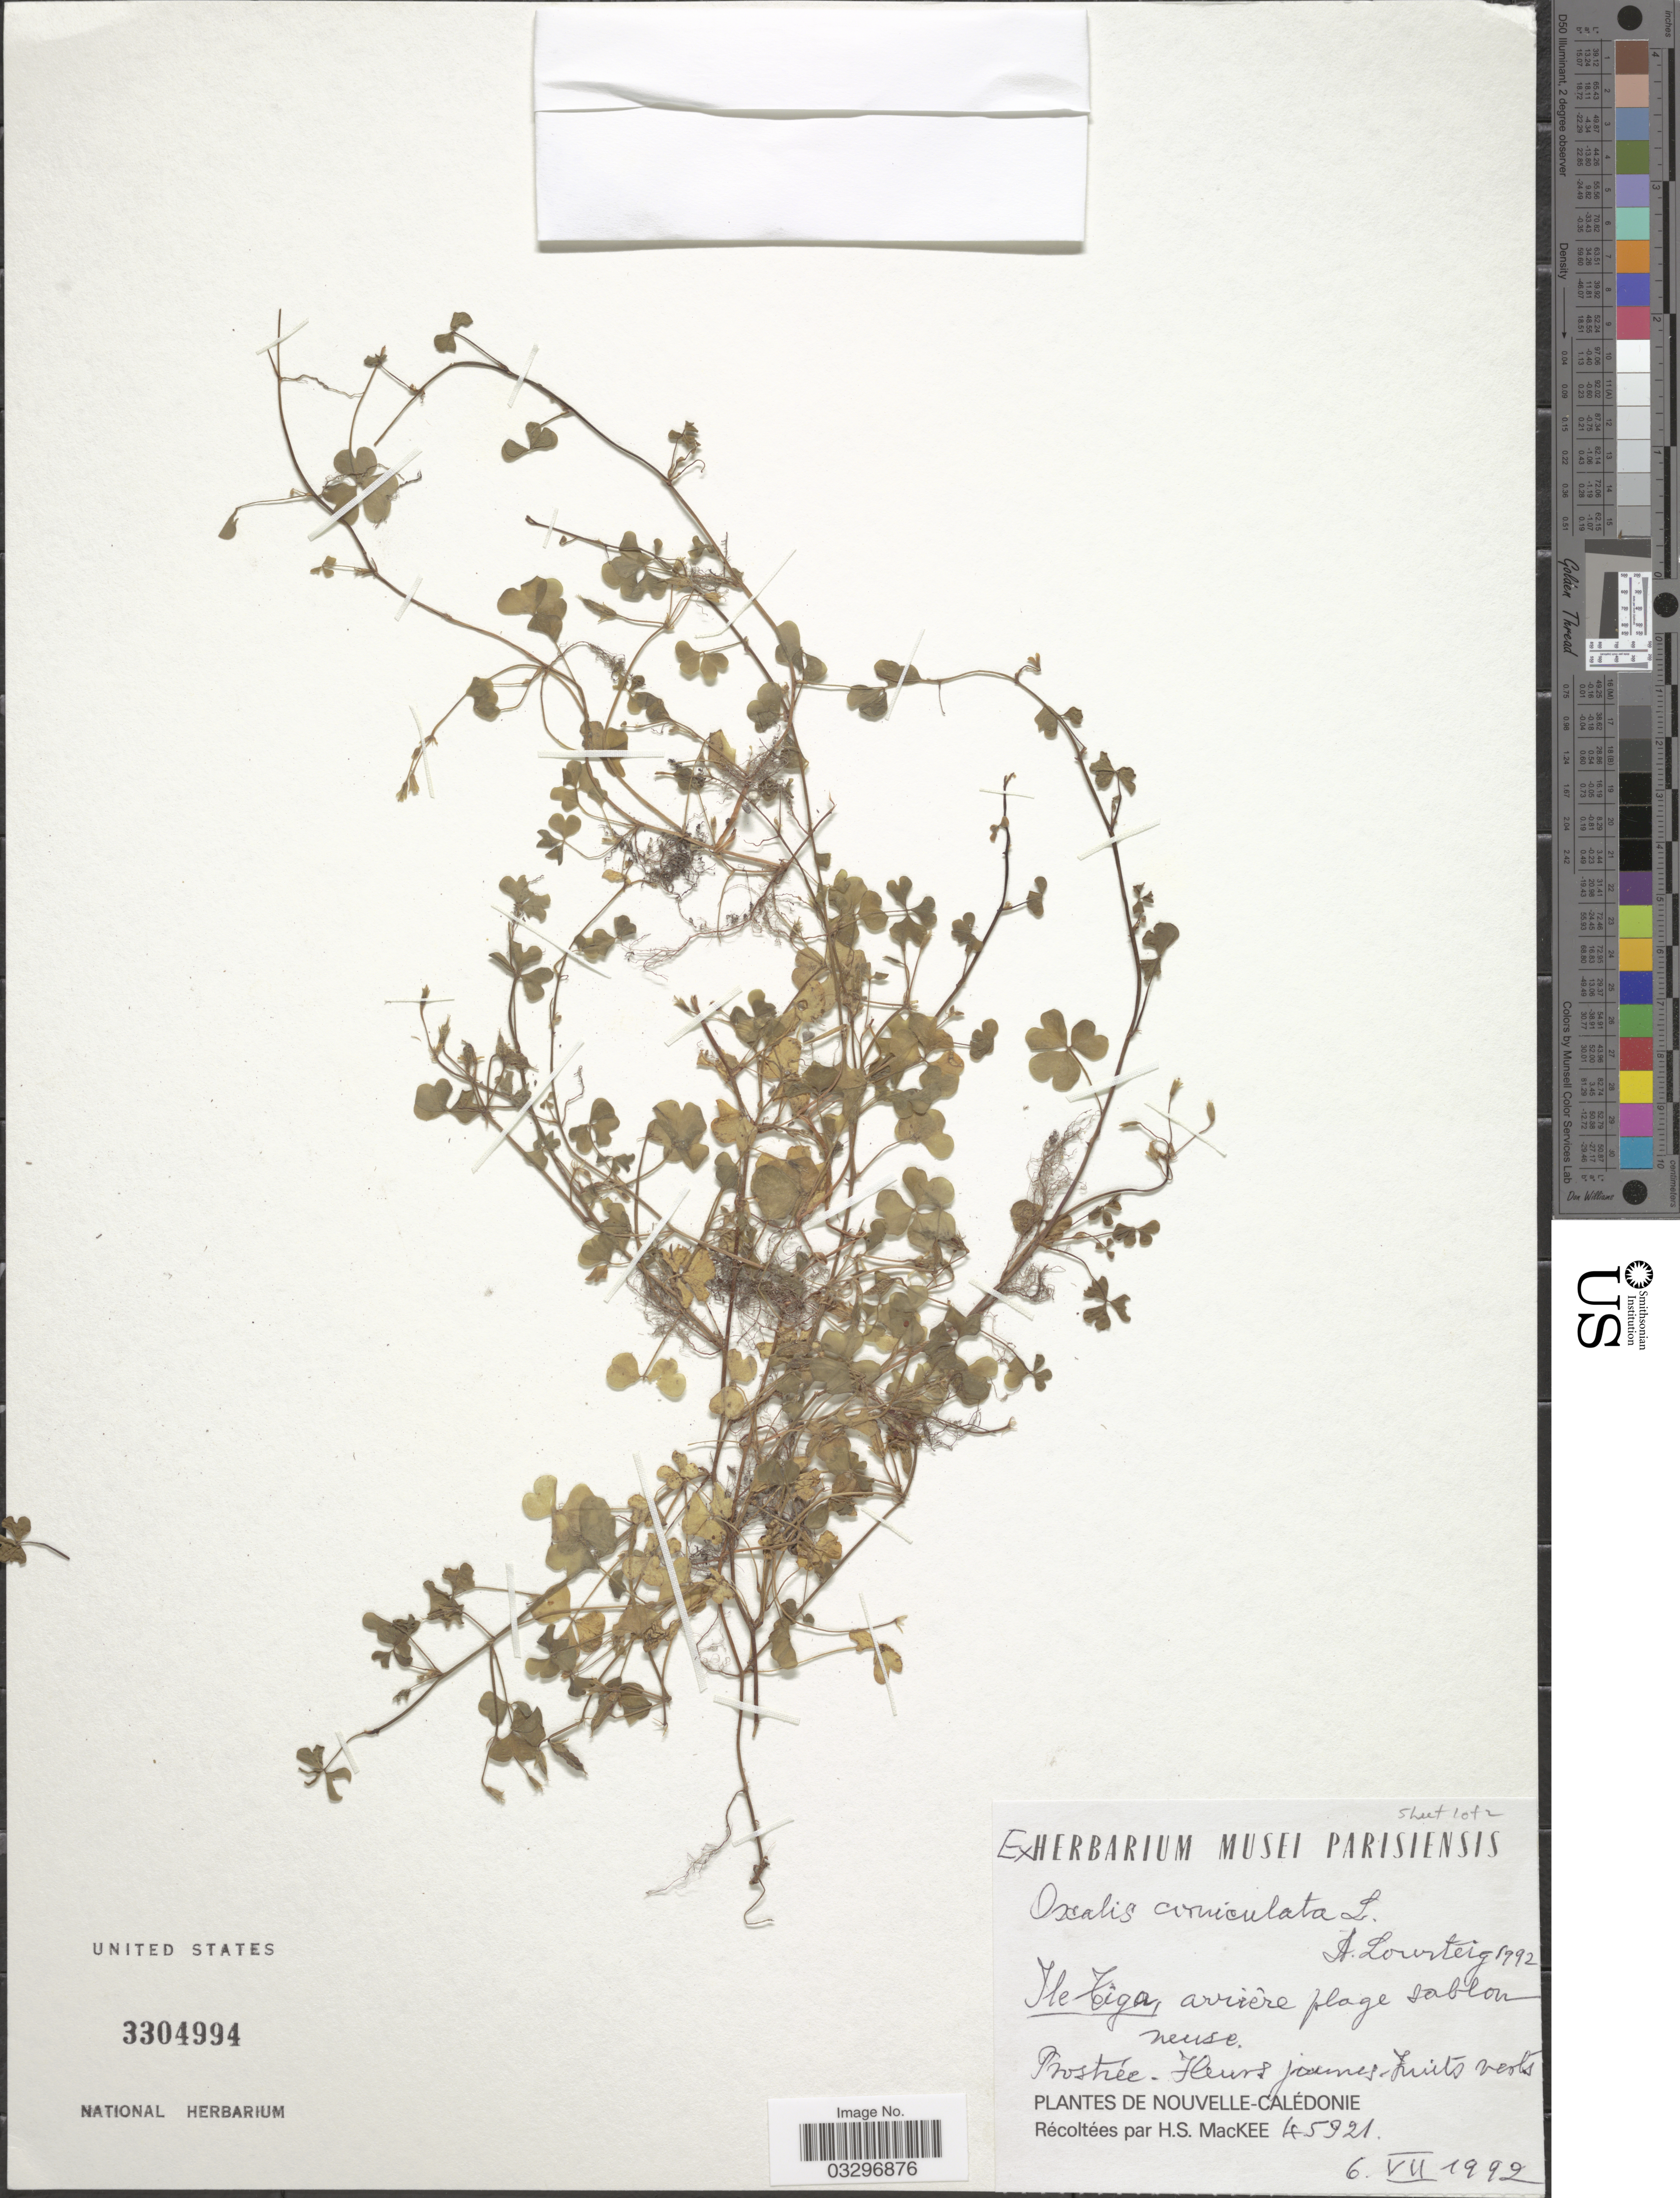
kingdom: Plantae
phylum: Tracheophyta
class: Magnoliopsida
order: Oxalidales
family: Oxalidaceae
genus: Oxalis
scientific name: Oxalis corniculata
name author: L.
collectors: H. S. MacKee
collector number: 45921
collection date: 1992-07-06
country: New Caledonia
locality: Ile Tiga. Nouvelle-Calédonie.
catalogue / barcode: US 3304994